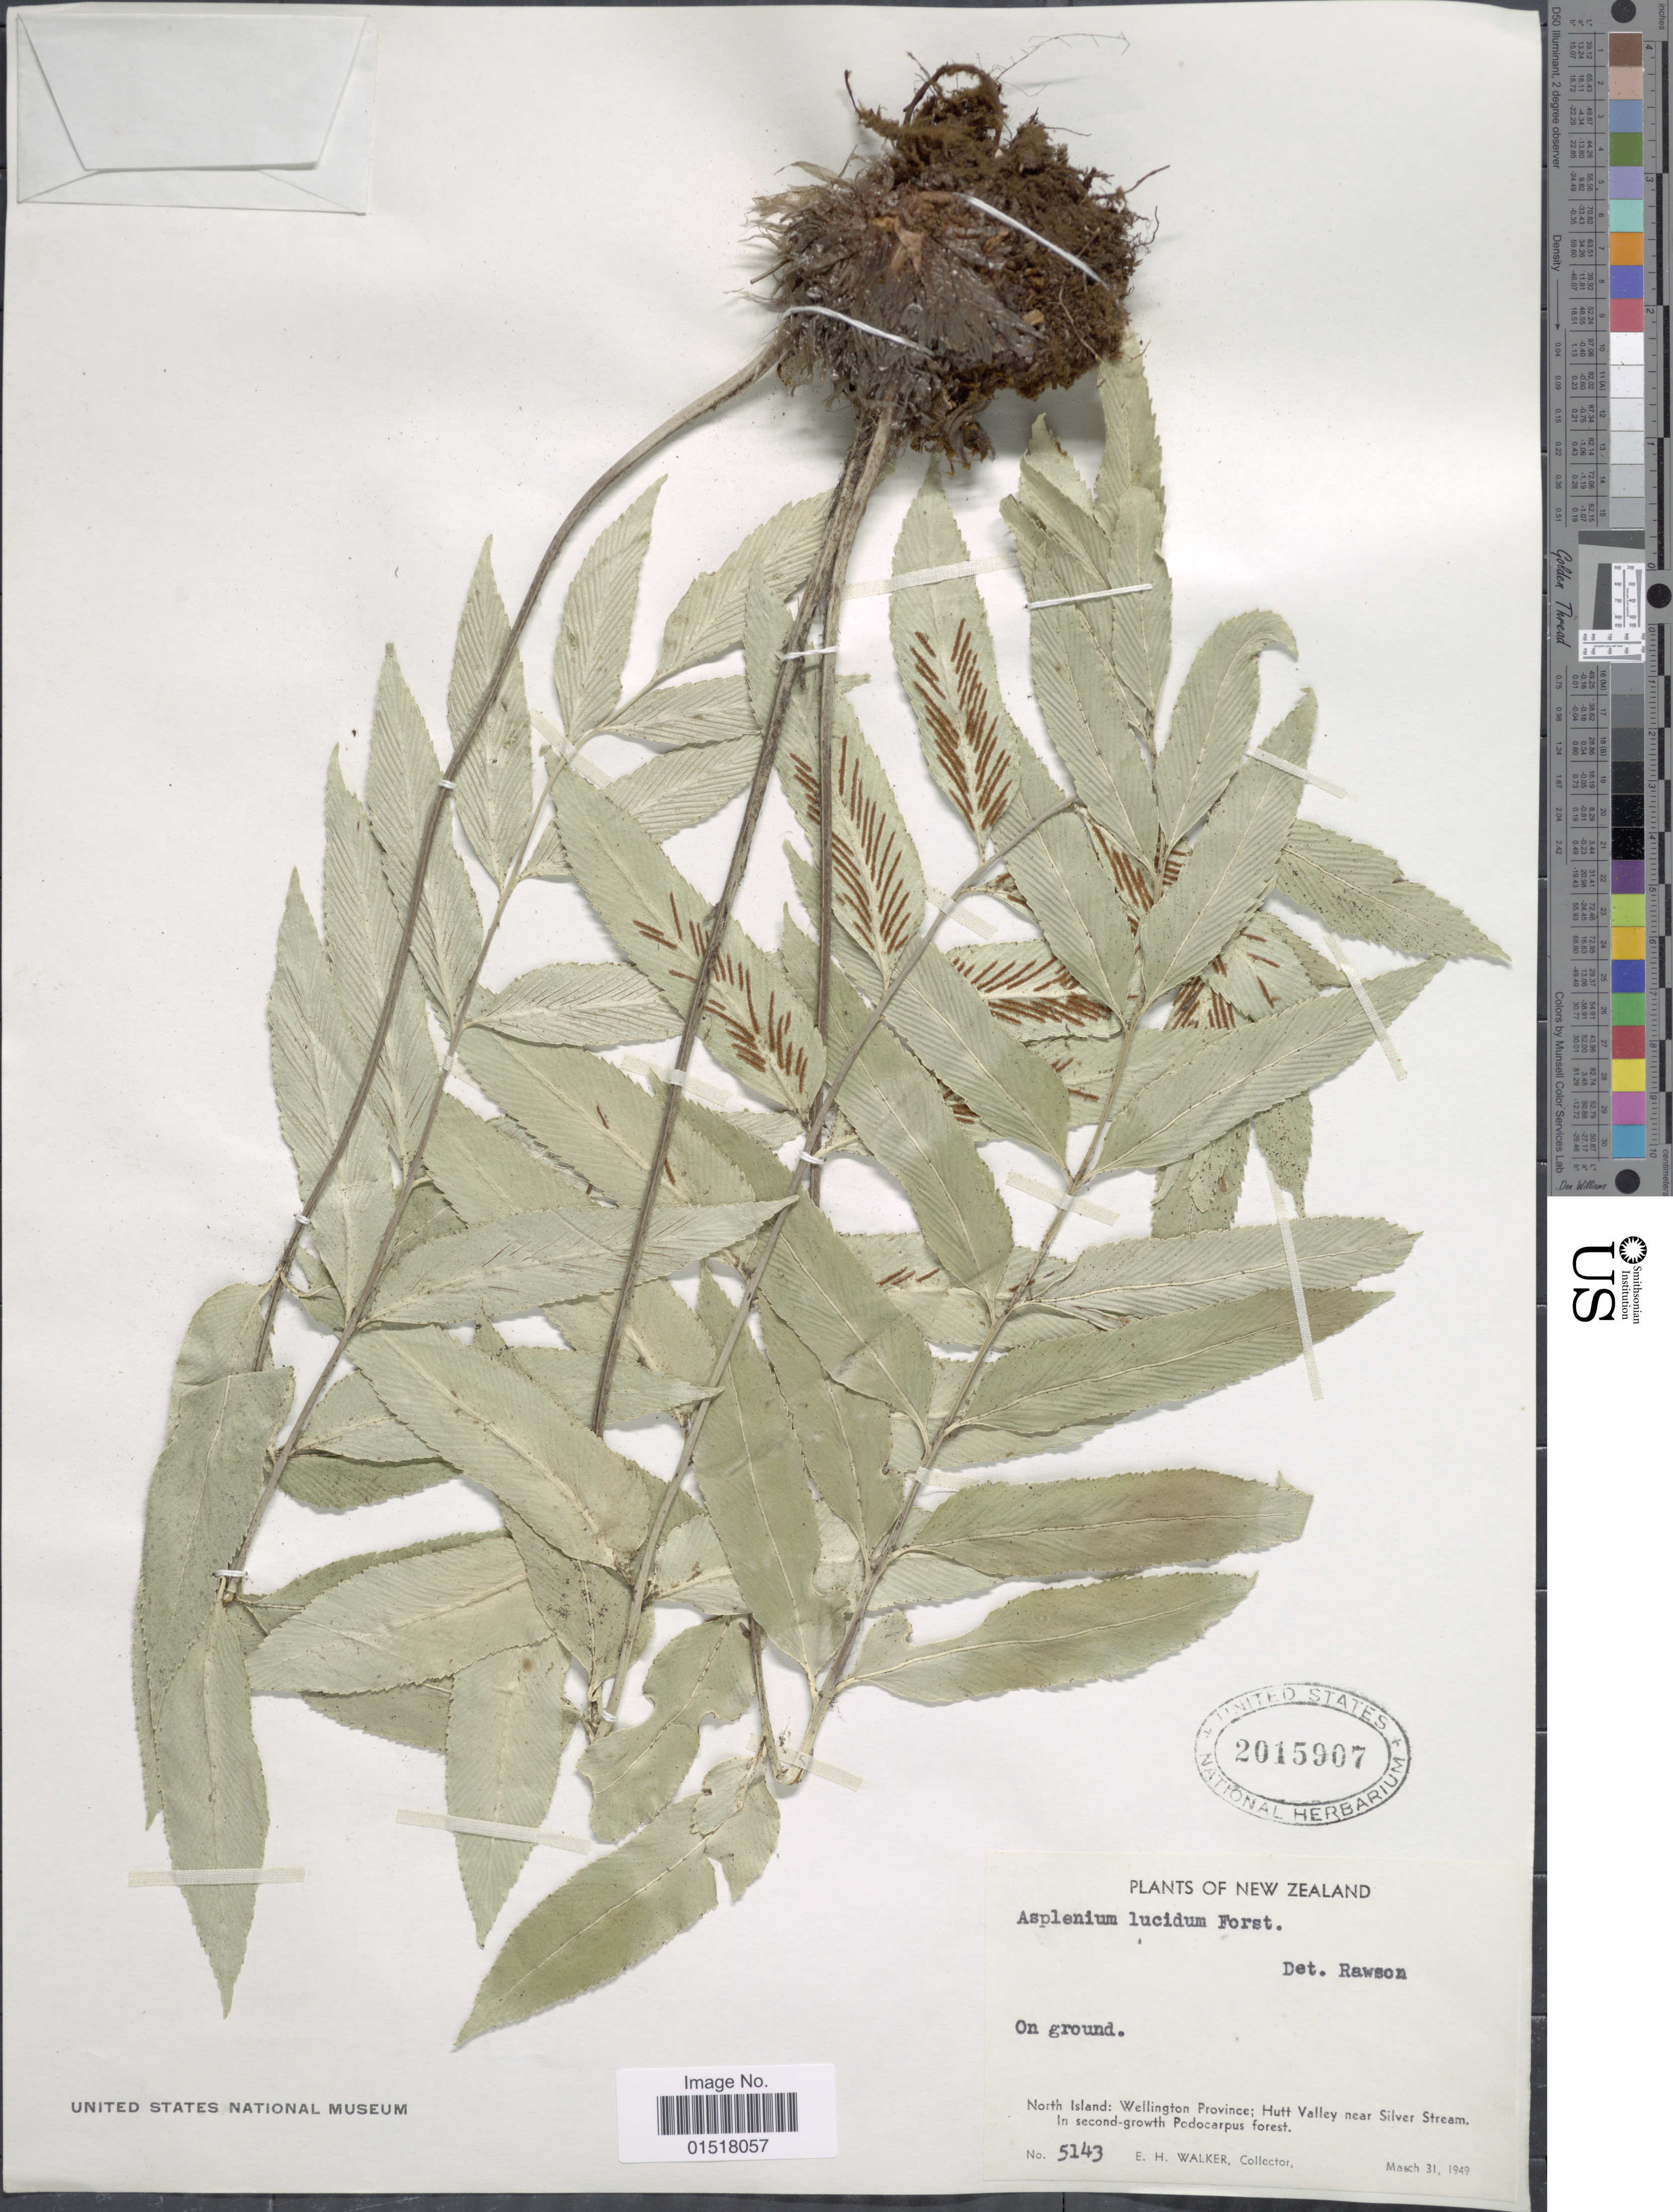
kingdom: Plantae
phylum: Tracheophyta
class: Polypodiopsida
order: Polypodiales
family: Aspleniaceae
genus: Asplenium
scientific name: Asplenium oblongifolium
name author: Colenso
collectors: E. H. Walker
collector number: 5143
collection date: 1949-03-31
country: New Zealand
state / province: Wellington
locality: North Island: Wellington Province; Hutt Valley near Silver Stream.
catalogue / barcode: US 2015907